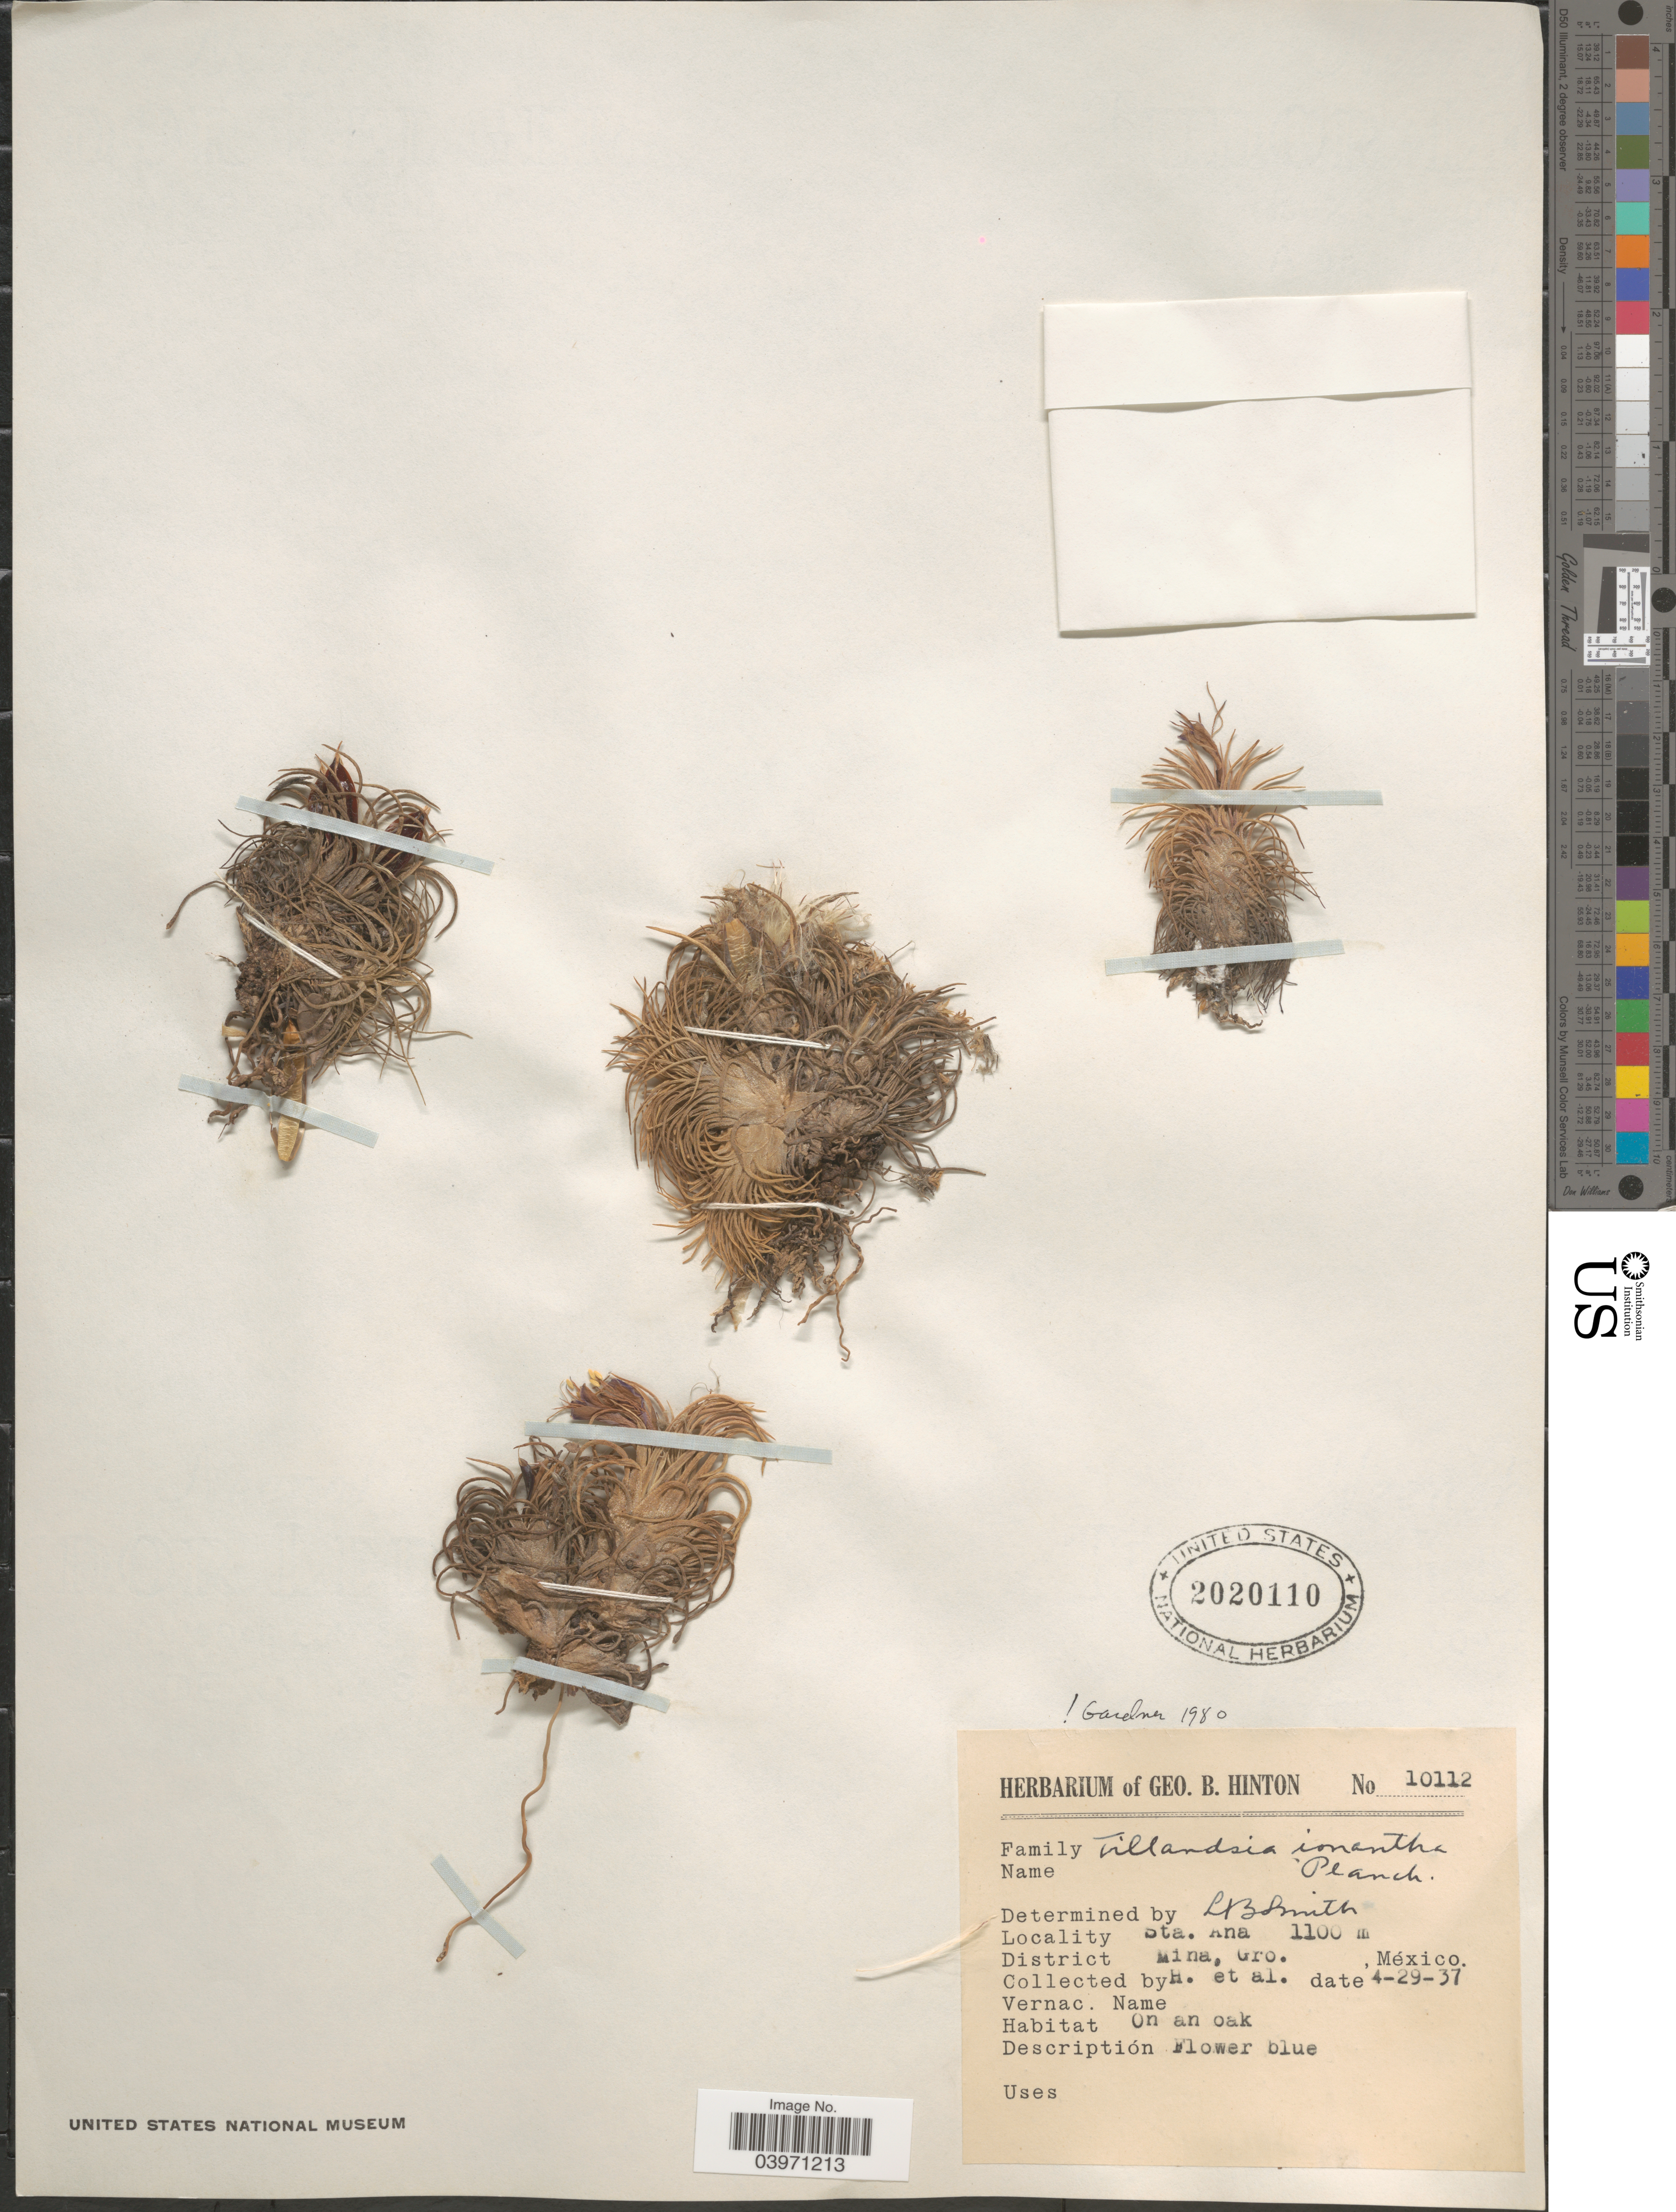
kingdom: Plantae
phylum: Tracheophyta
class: Liliopsida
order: Poales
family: Bromeliaceae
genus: Tillandsia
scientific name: Tillandsia ionantha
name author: Planch.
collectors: G. B. Hinton & et al.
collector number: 10112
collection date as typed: Transcribed d/m/y: 29/4/37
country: Mexico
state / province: Guerrero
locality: Sta. Ana. District Mina.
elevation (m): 1100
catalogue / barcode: US 2020110